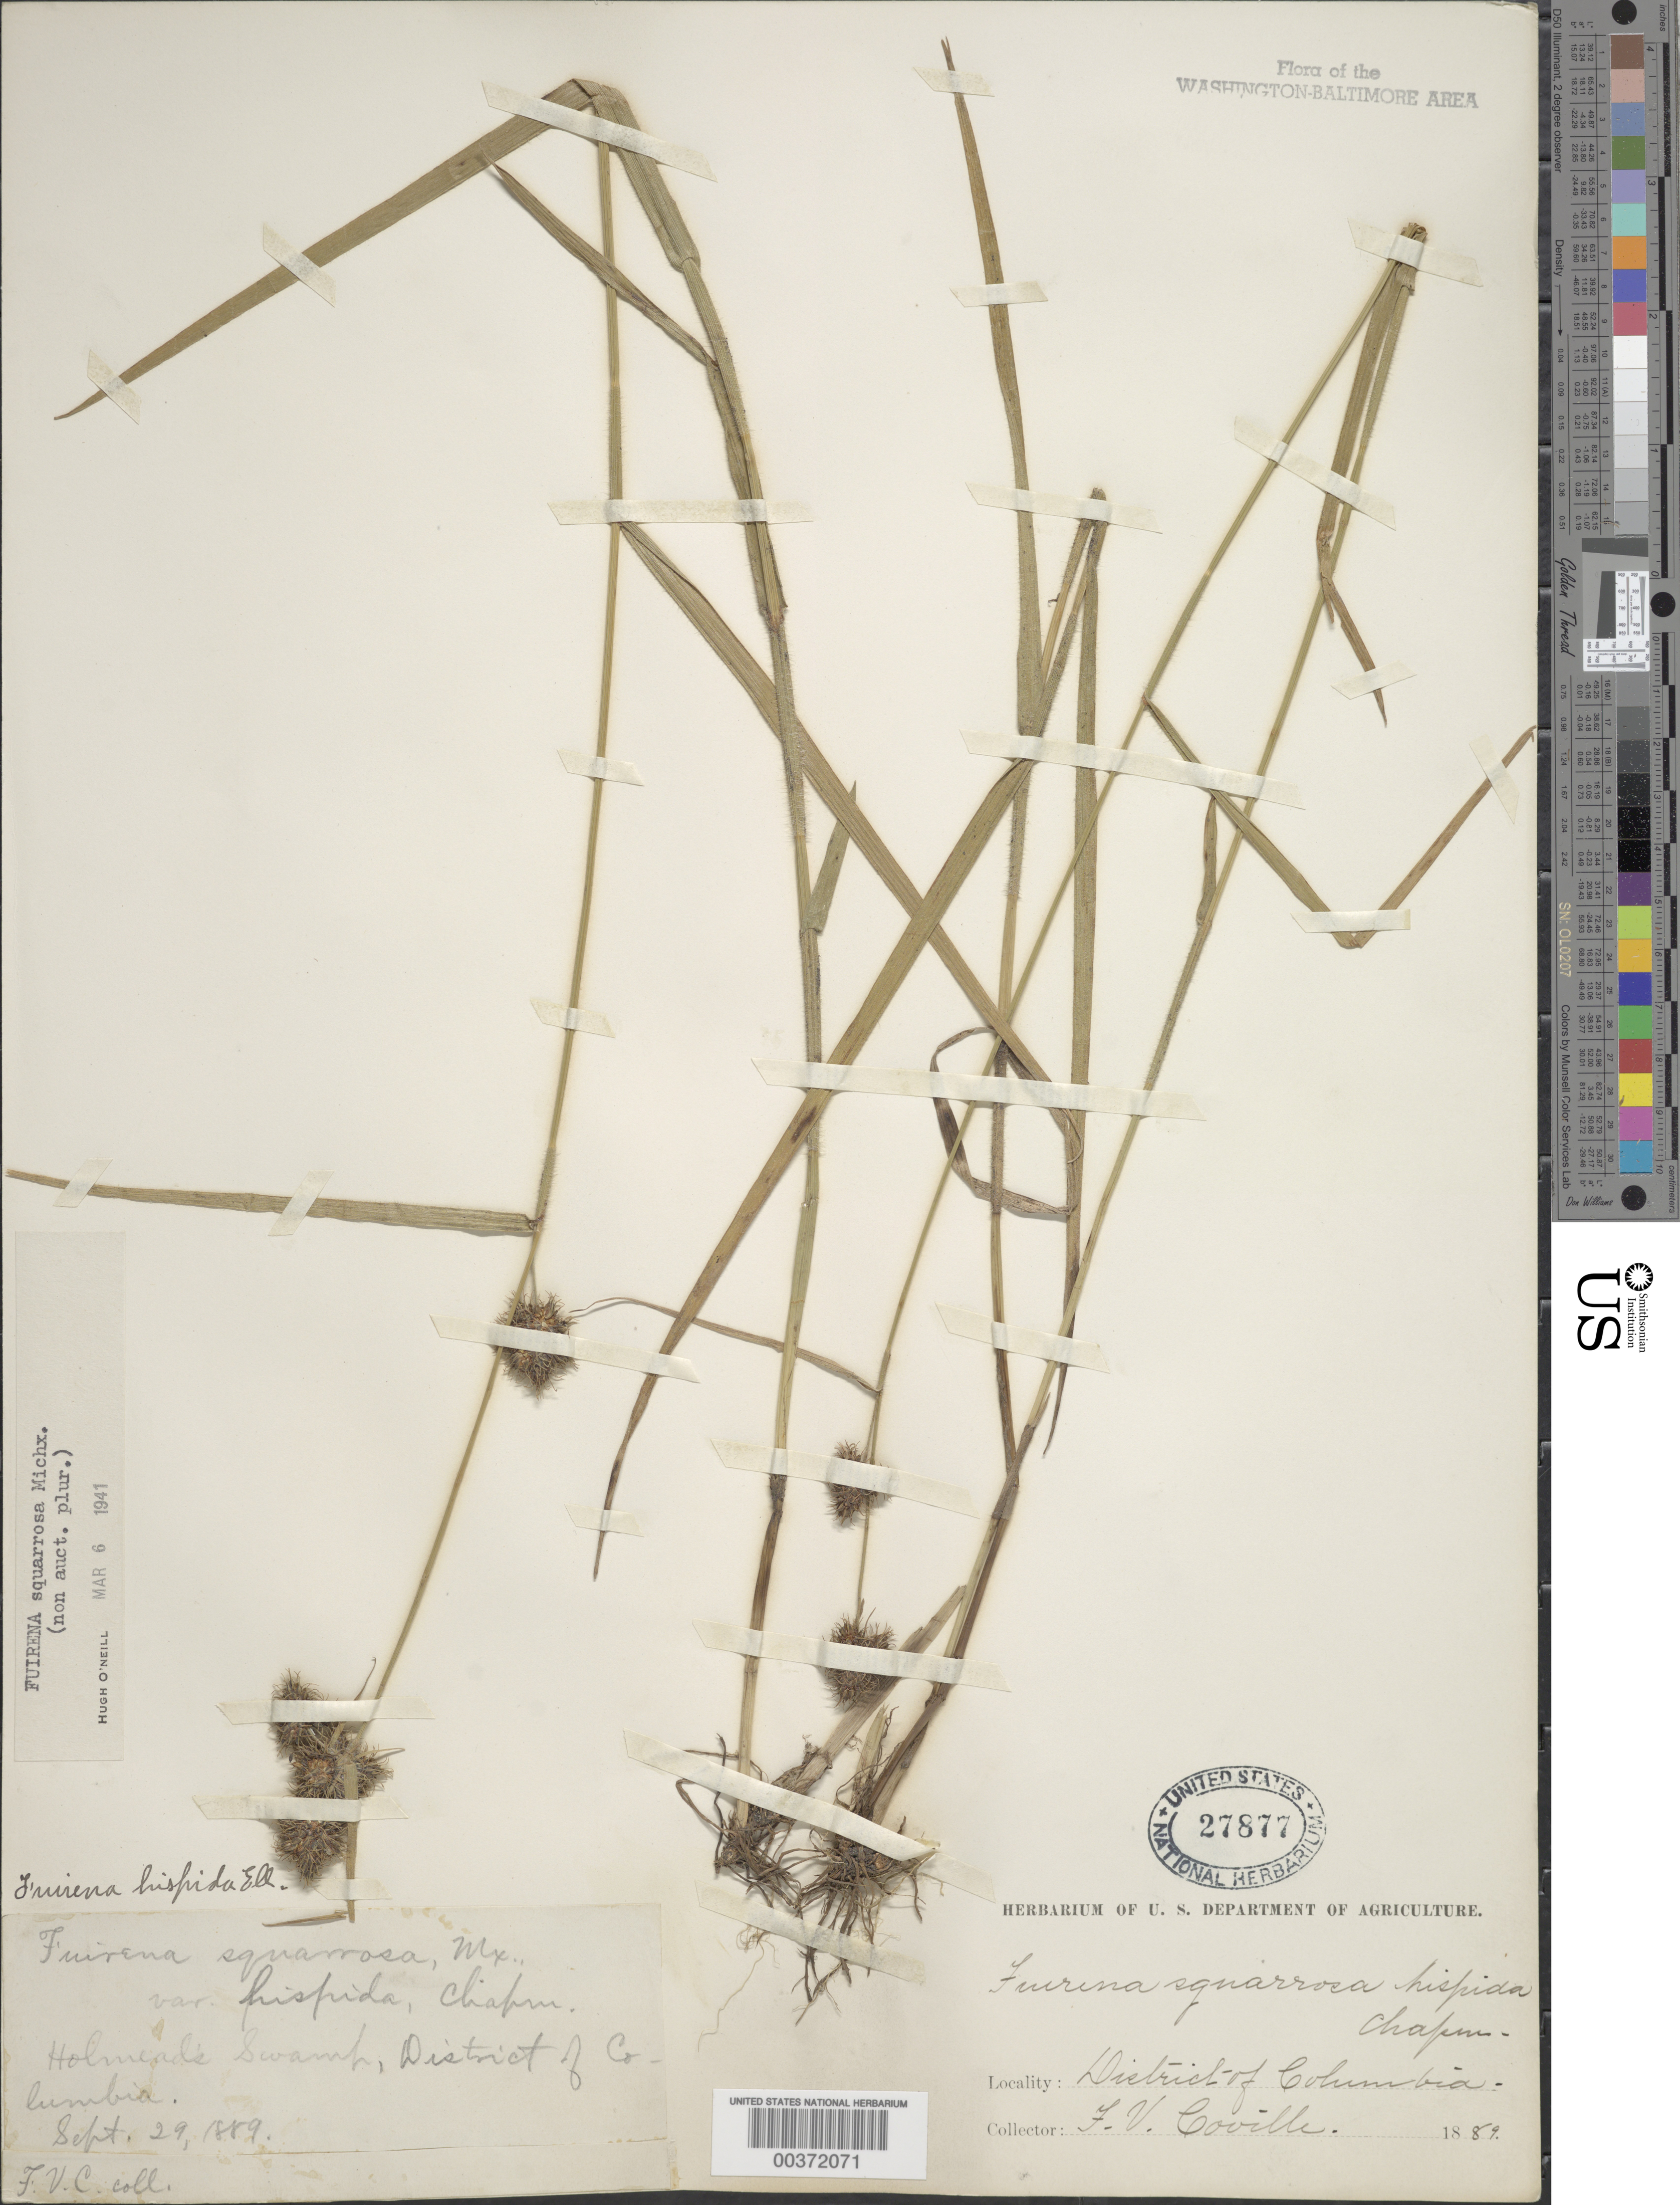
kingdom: Plantae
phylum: Tracheophyta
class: Liliopsida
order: Poales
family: Cyperaceae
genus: Fuirena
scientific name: Fuirena squarrosa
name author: Michx.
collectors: F. V. Coville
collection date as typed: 29 Sep 1889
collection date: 1889-09-29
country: United States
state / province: District of Columbia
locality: Holmead Swamp Rock Creek Park & vicinity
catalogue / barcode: US 27877